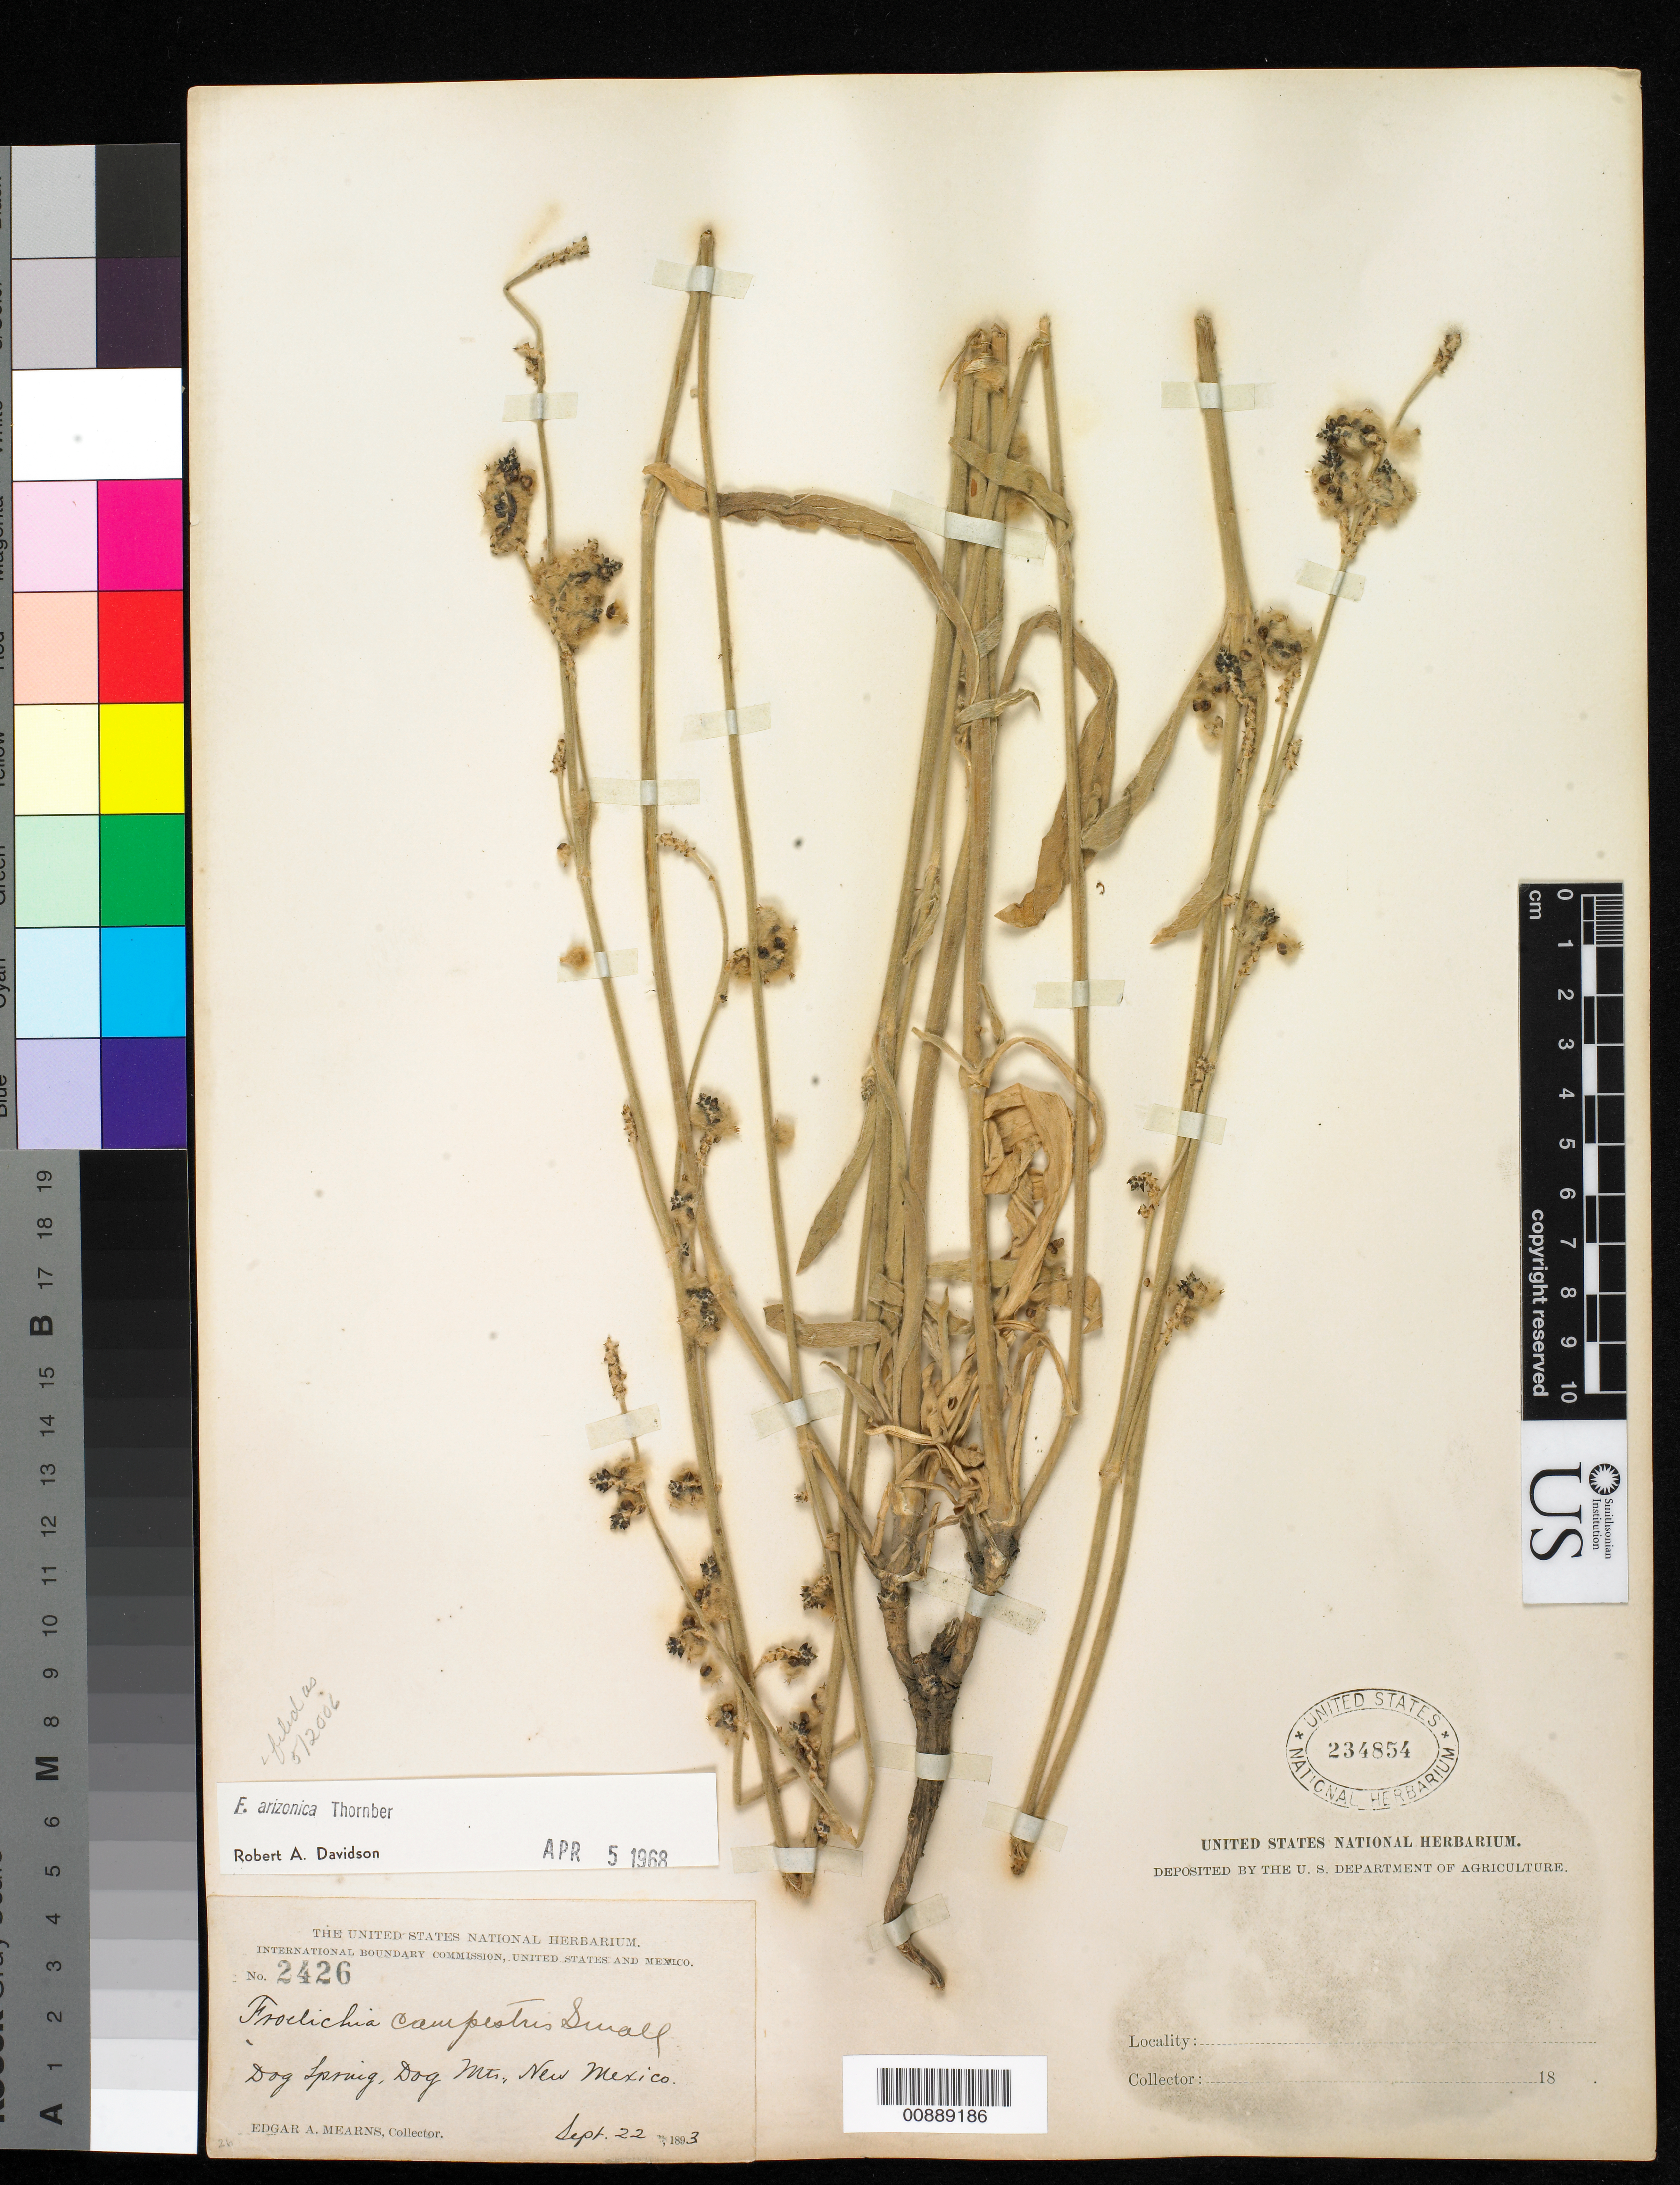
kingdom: Plantae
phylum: Tracheophyta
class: Magnoliopsida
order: Caryophyllales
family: Amaranthaceae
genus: Froelichia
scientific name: Froelichia arizonica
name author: Thornber ex Standl.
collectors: E. A. Mearns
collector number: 2426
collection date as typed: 22 Sep 1893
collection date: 1893-09-22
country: United States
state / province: New Mexico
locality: Dog Spring, Dog Mts., New Mexico.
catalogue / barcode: US 234854